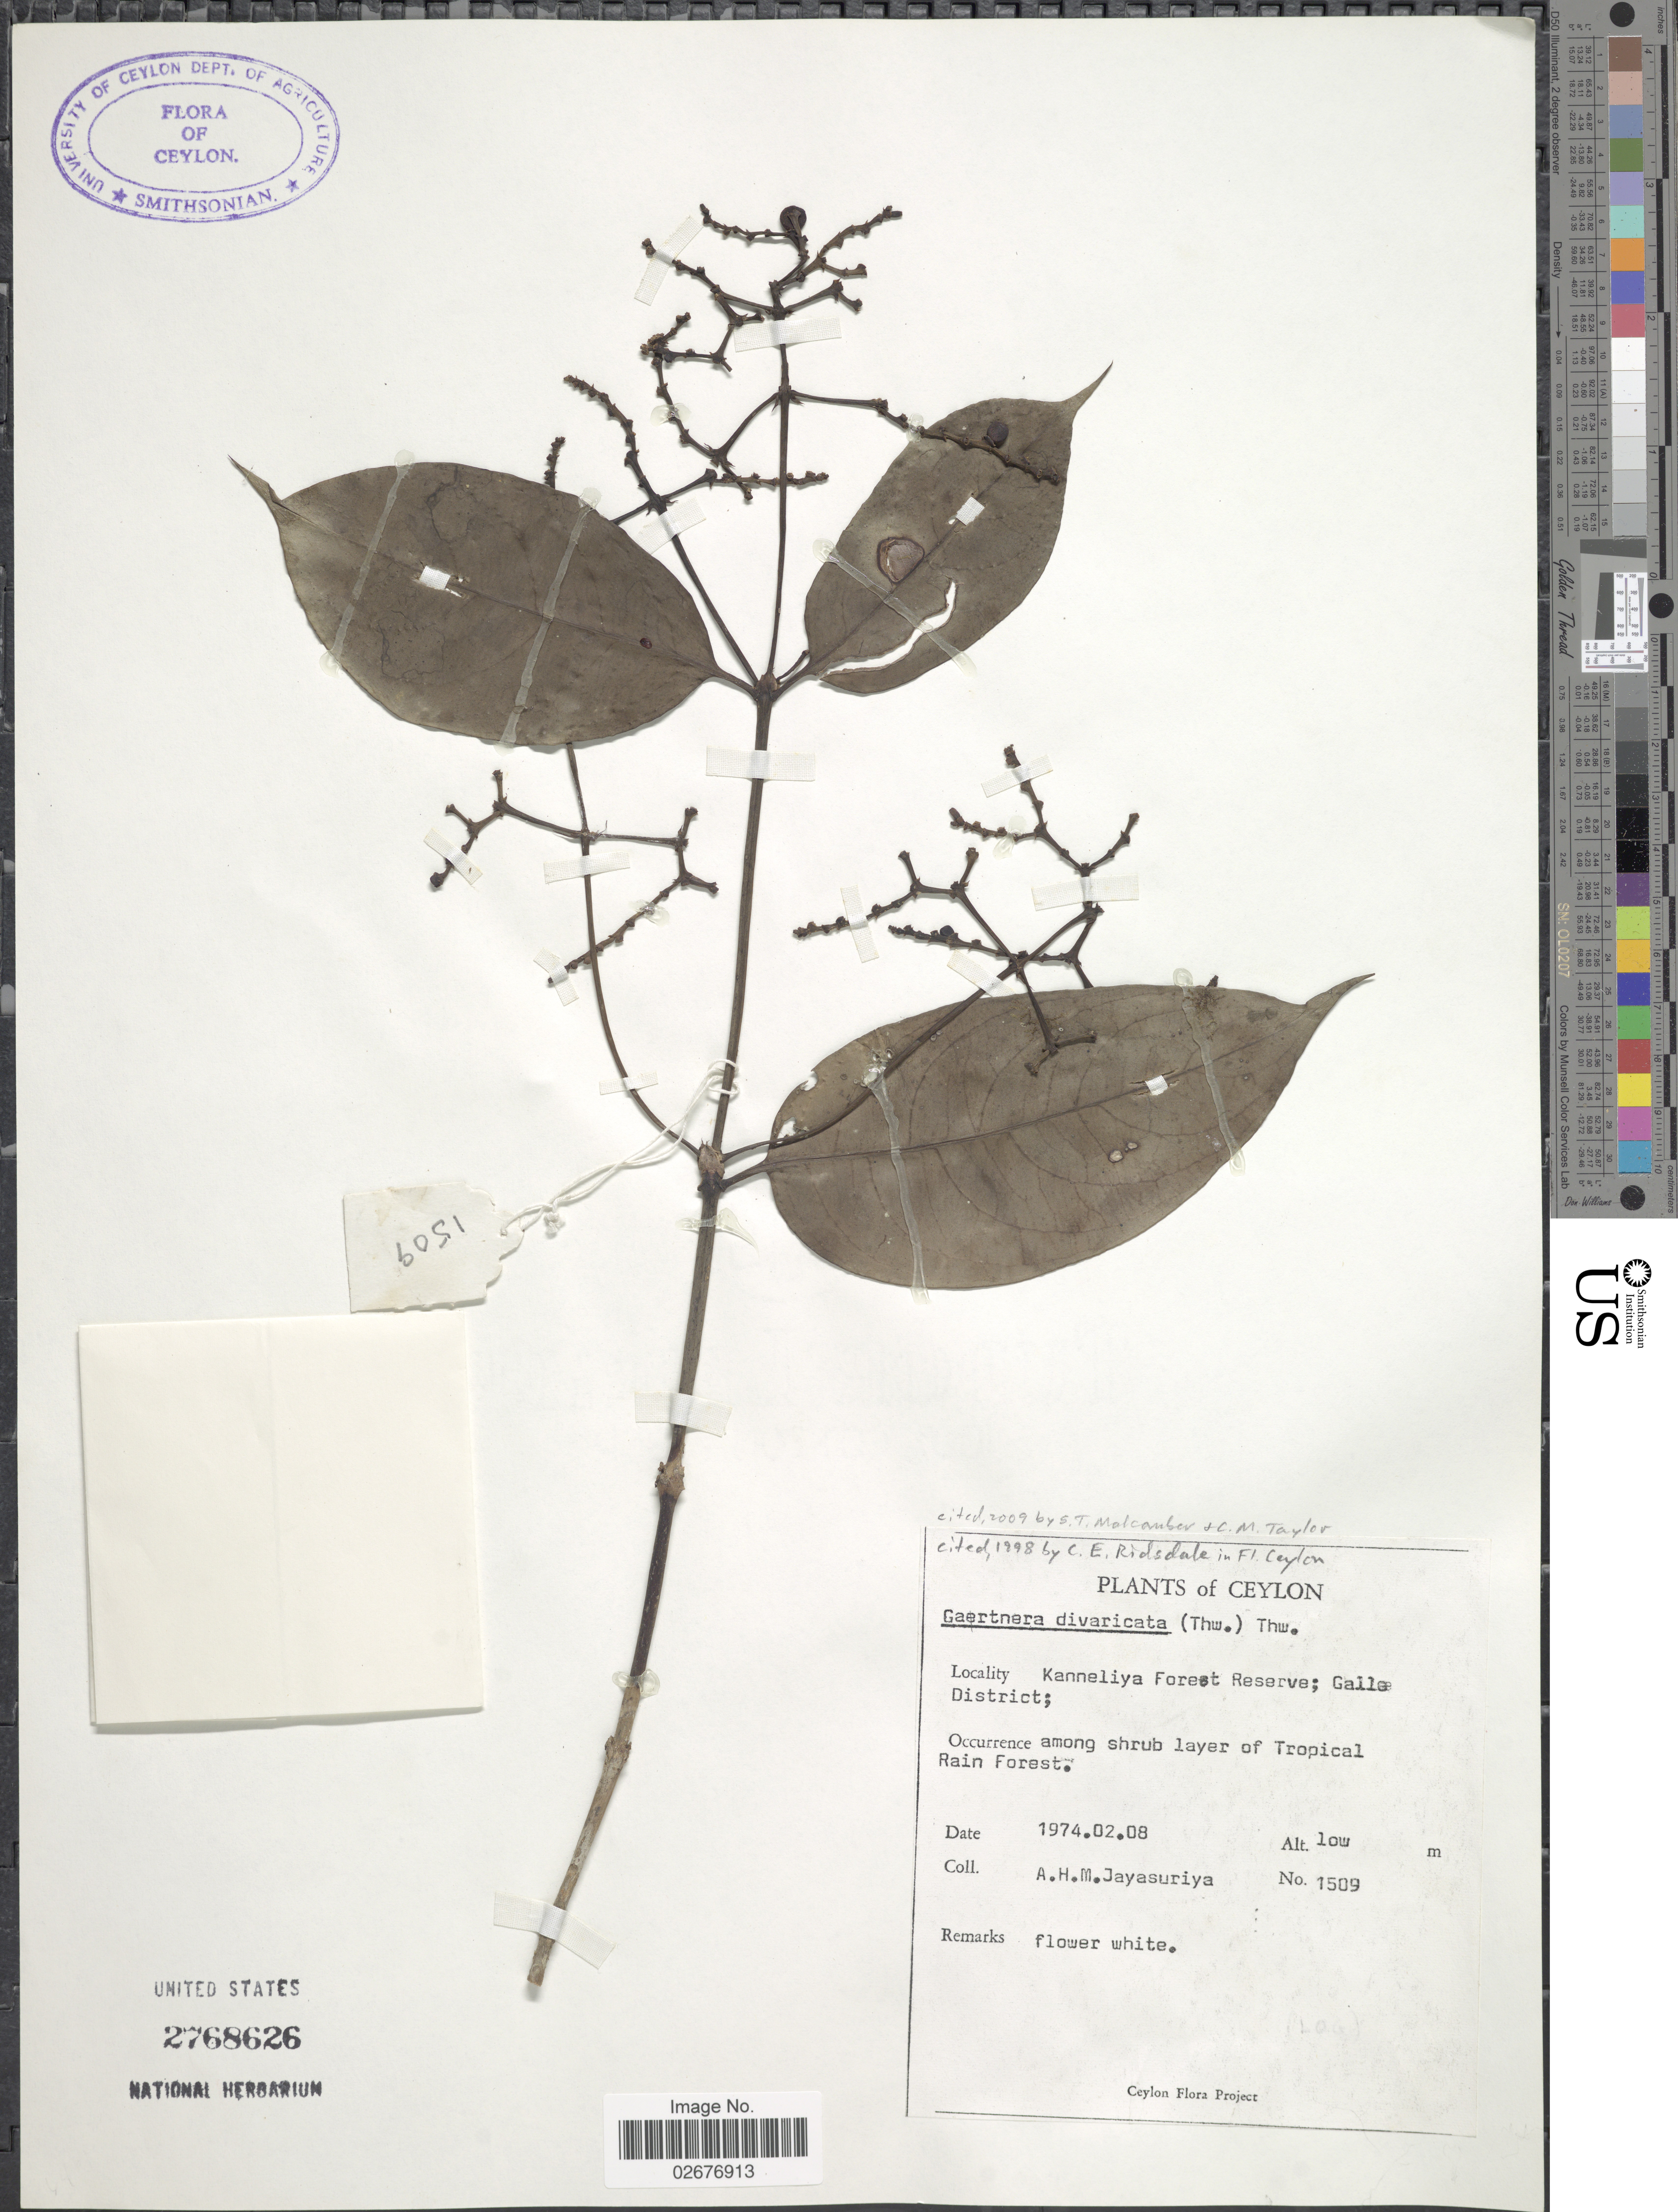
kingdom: Plantae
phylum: Tracheophyta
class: Magnoliopsida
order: Gentianales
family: Rubiaceae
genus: Gaertnera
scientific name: Gaertnera divaricata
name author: Alston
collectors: A. H. Jayasuriya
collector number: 1509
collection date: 1974-02-08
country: Sri Lanka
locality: Ceylon, Kanneliya Forest Reserve; Galle District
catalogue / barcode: US 2768626